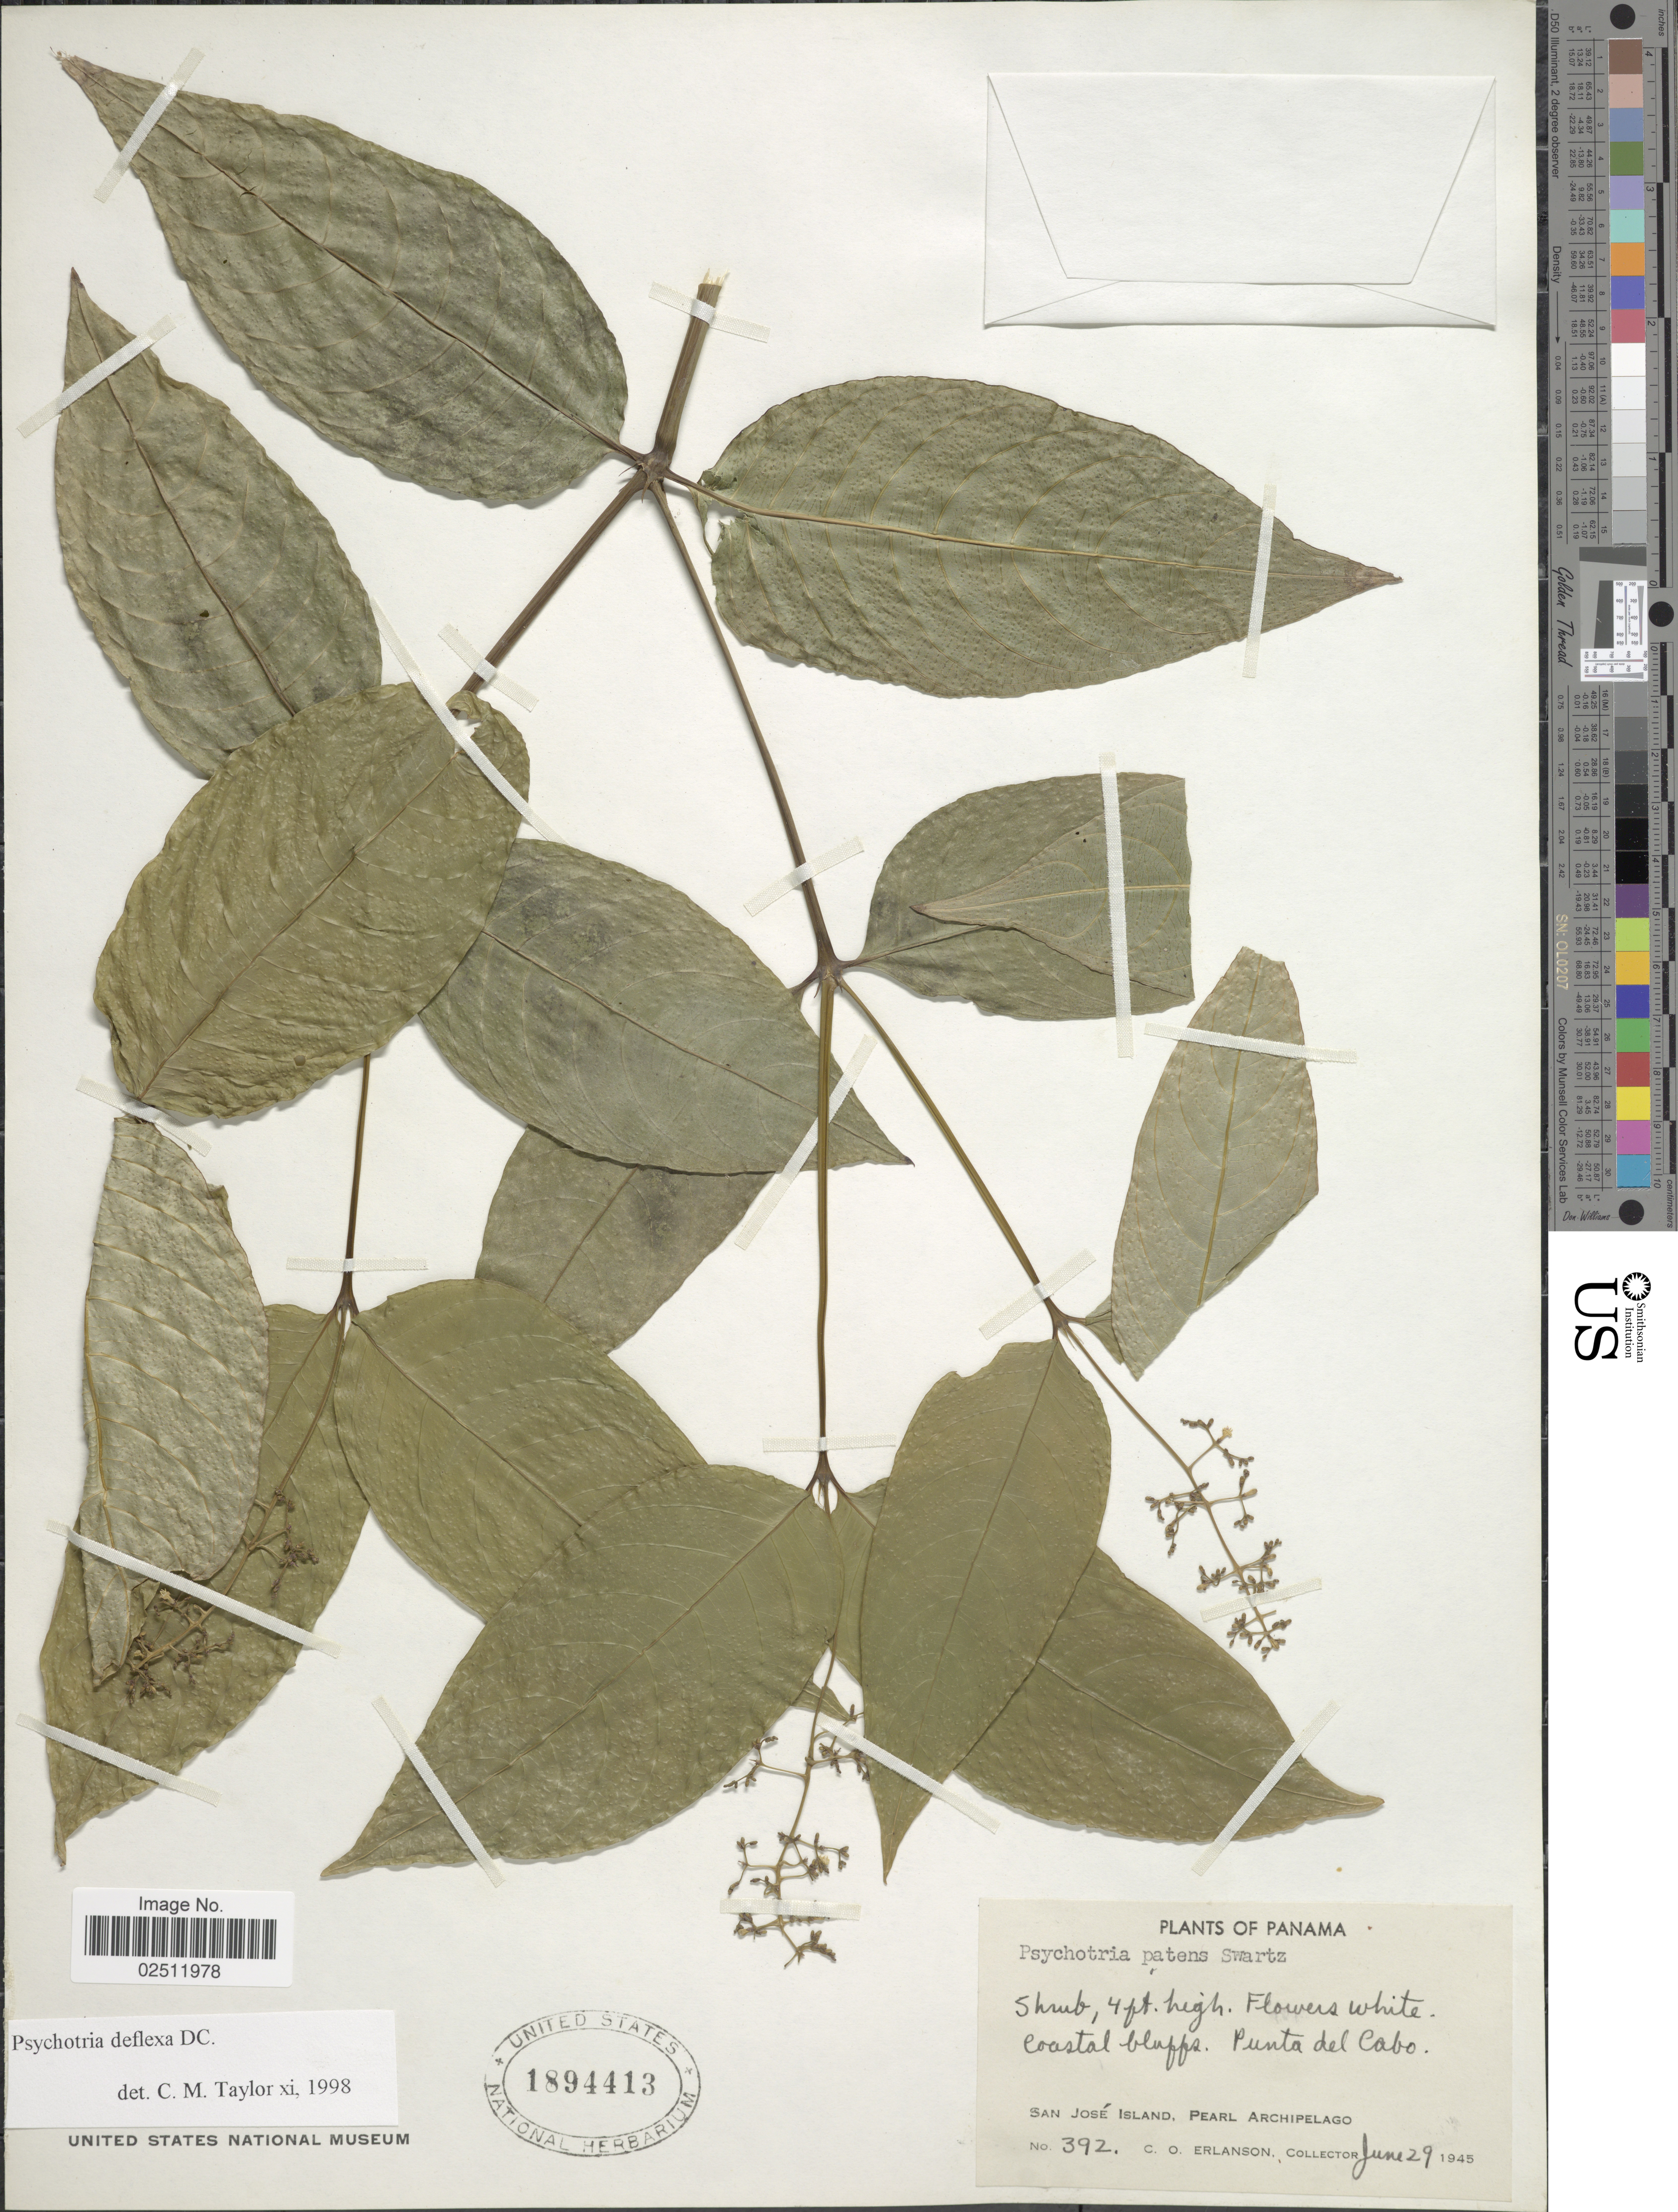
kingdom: Plantae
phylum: Tracheophyta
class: Magnoliopsida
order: Gentianales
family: Rubiaceae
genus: Psychotria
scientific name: Psychotria deflexa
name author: DC.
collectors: C. O. Erlanson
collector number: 392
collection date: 1945-06-29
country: Panama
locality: Coastal bluffs, Punta del Cabo, San José Island, Pearl Archipelago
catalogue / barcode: US 1894413